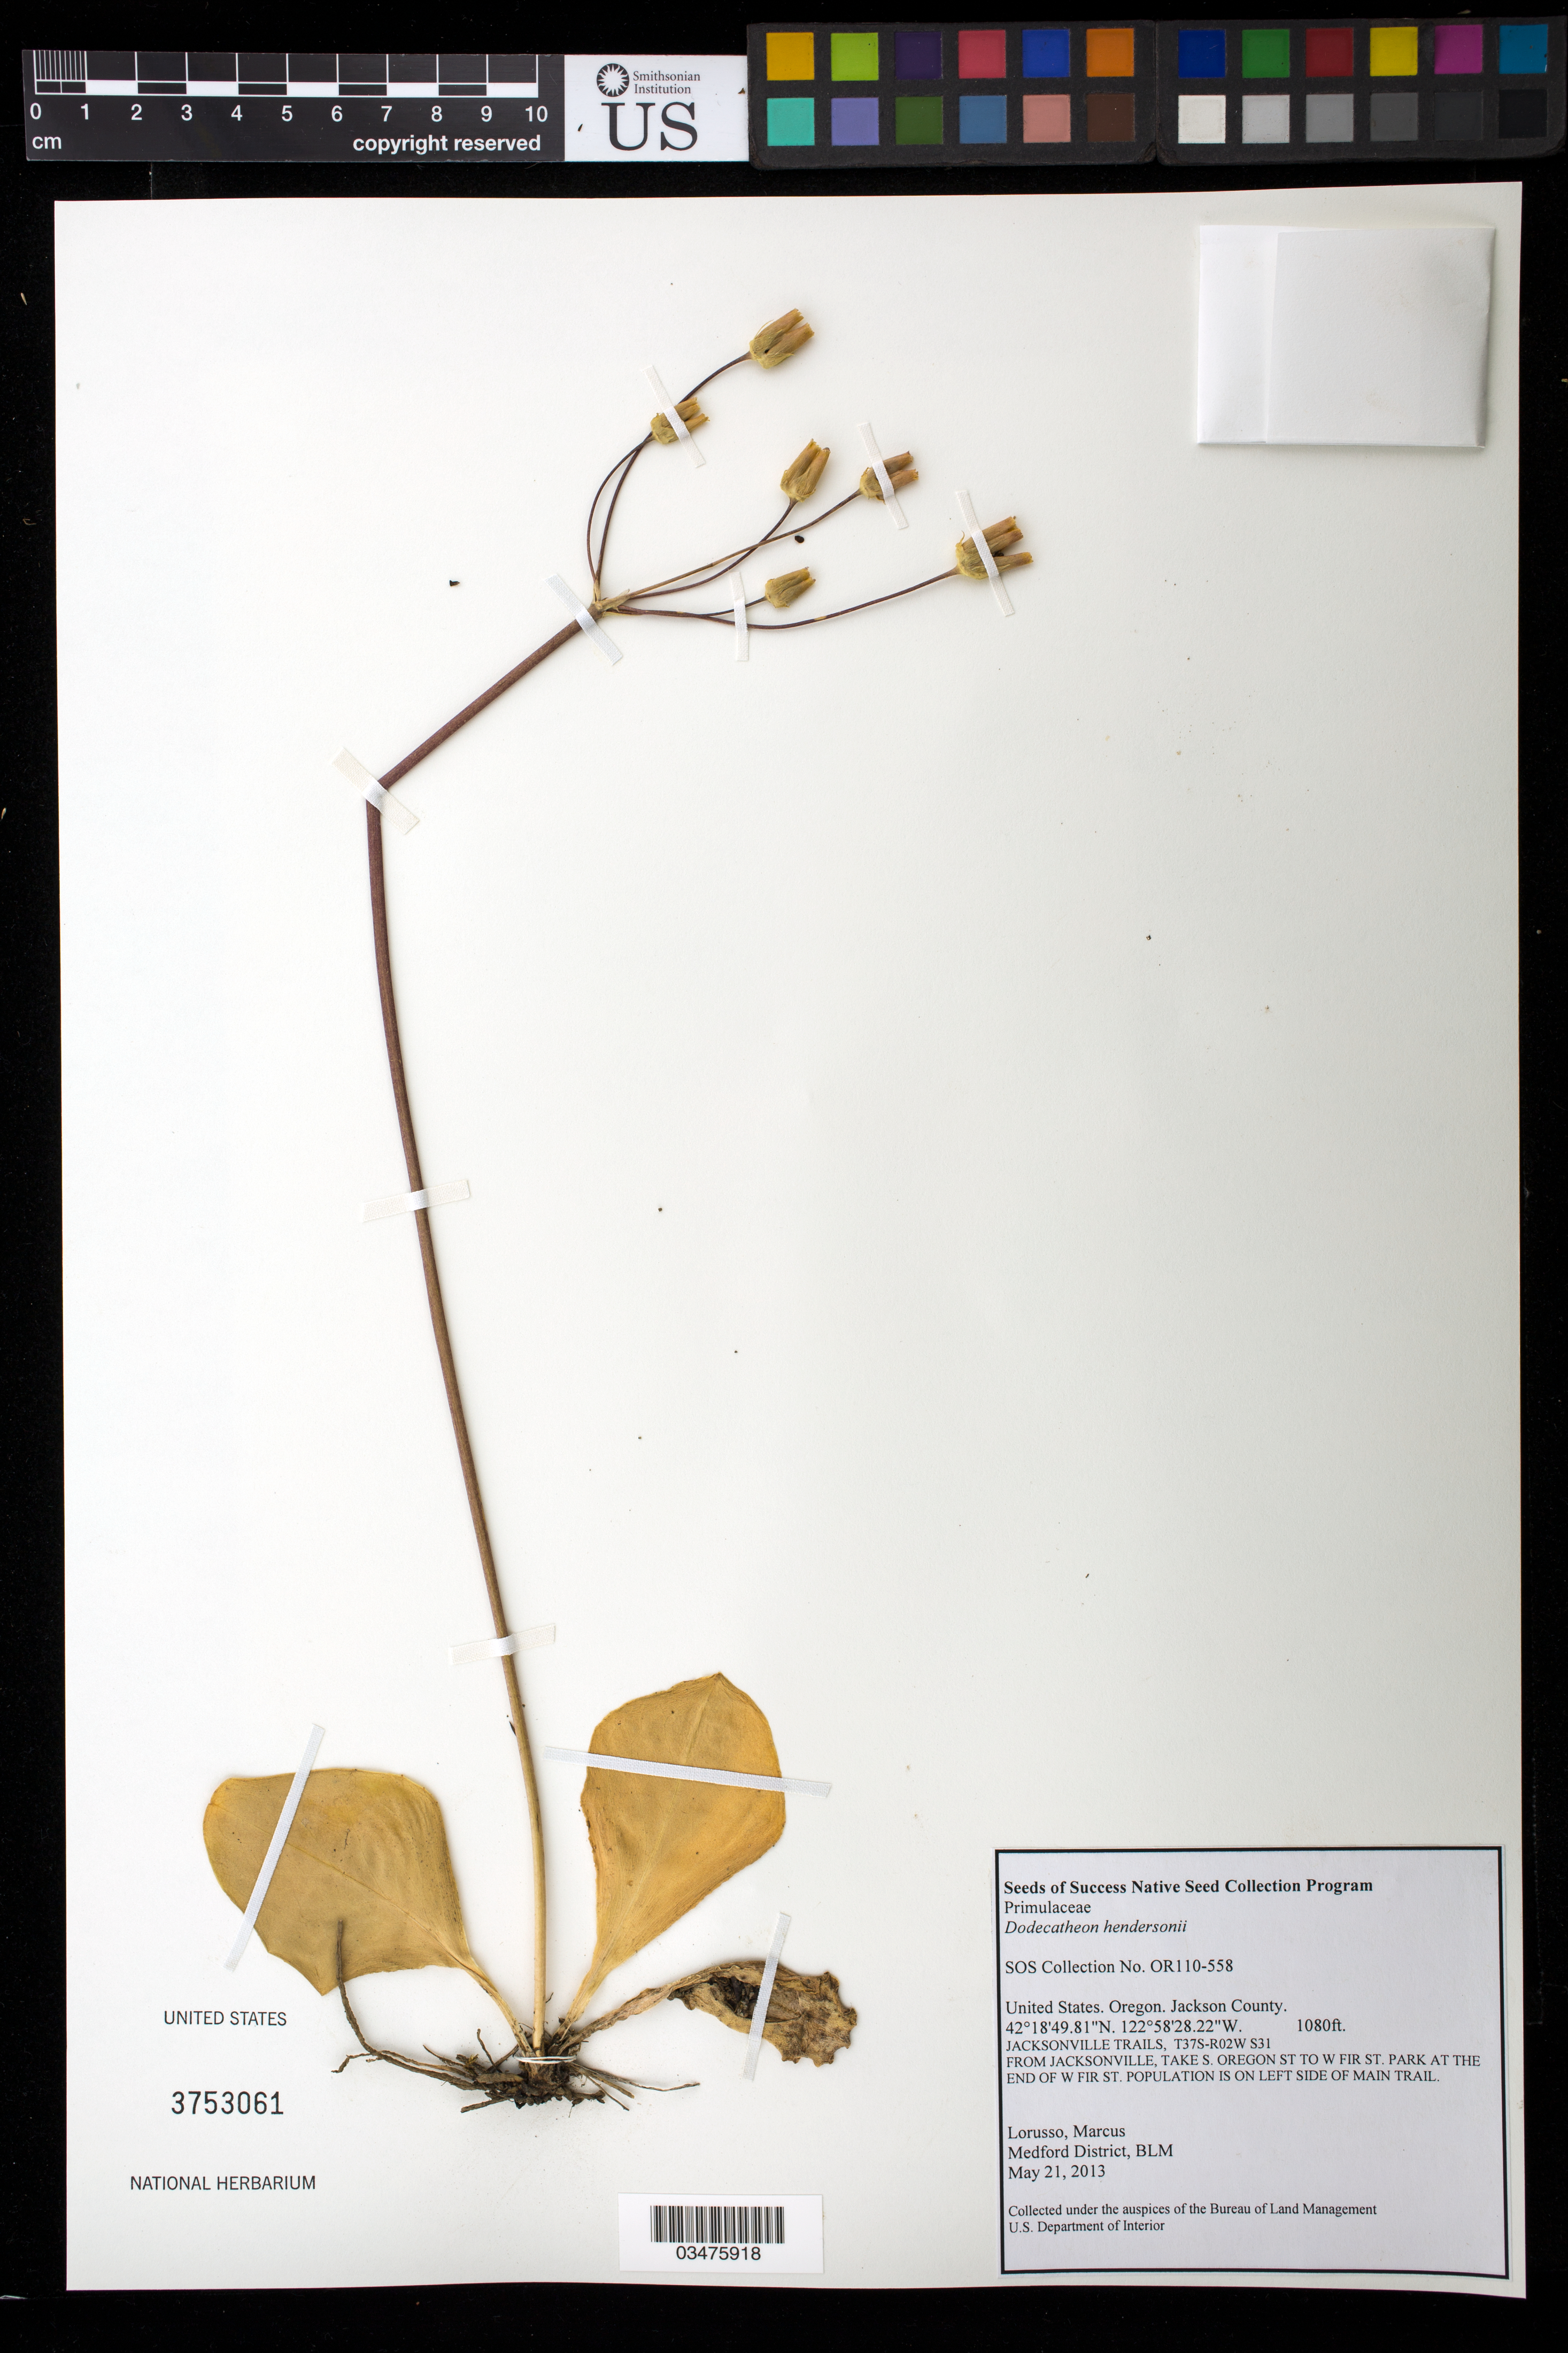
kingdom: Plantae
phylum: Tracheophyta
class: Magnoliopsida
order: Ericales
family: Primulaceae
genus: Dodecatheon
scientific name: Dodecatheon hendersonii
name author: A. Gray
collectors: M. Lorusso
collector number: OR110-558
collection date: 2013-05-21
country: United States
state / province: Oregon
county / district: Jackson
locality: Jacksonville Trails, left side of Main Trail.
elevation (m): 329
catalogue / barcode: US 3753061